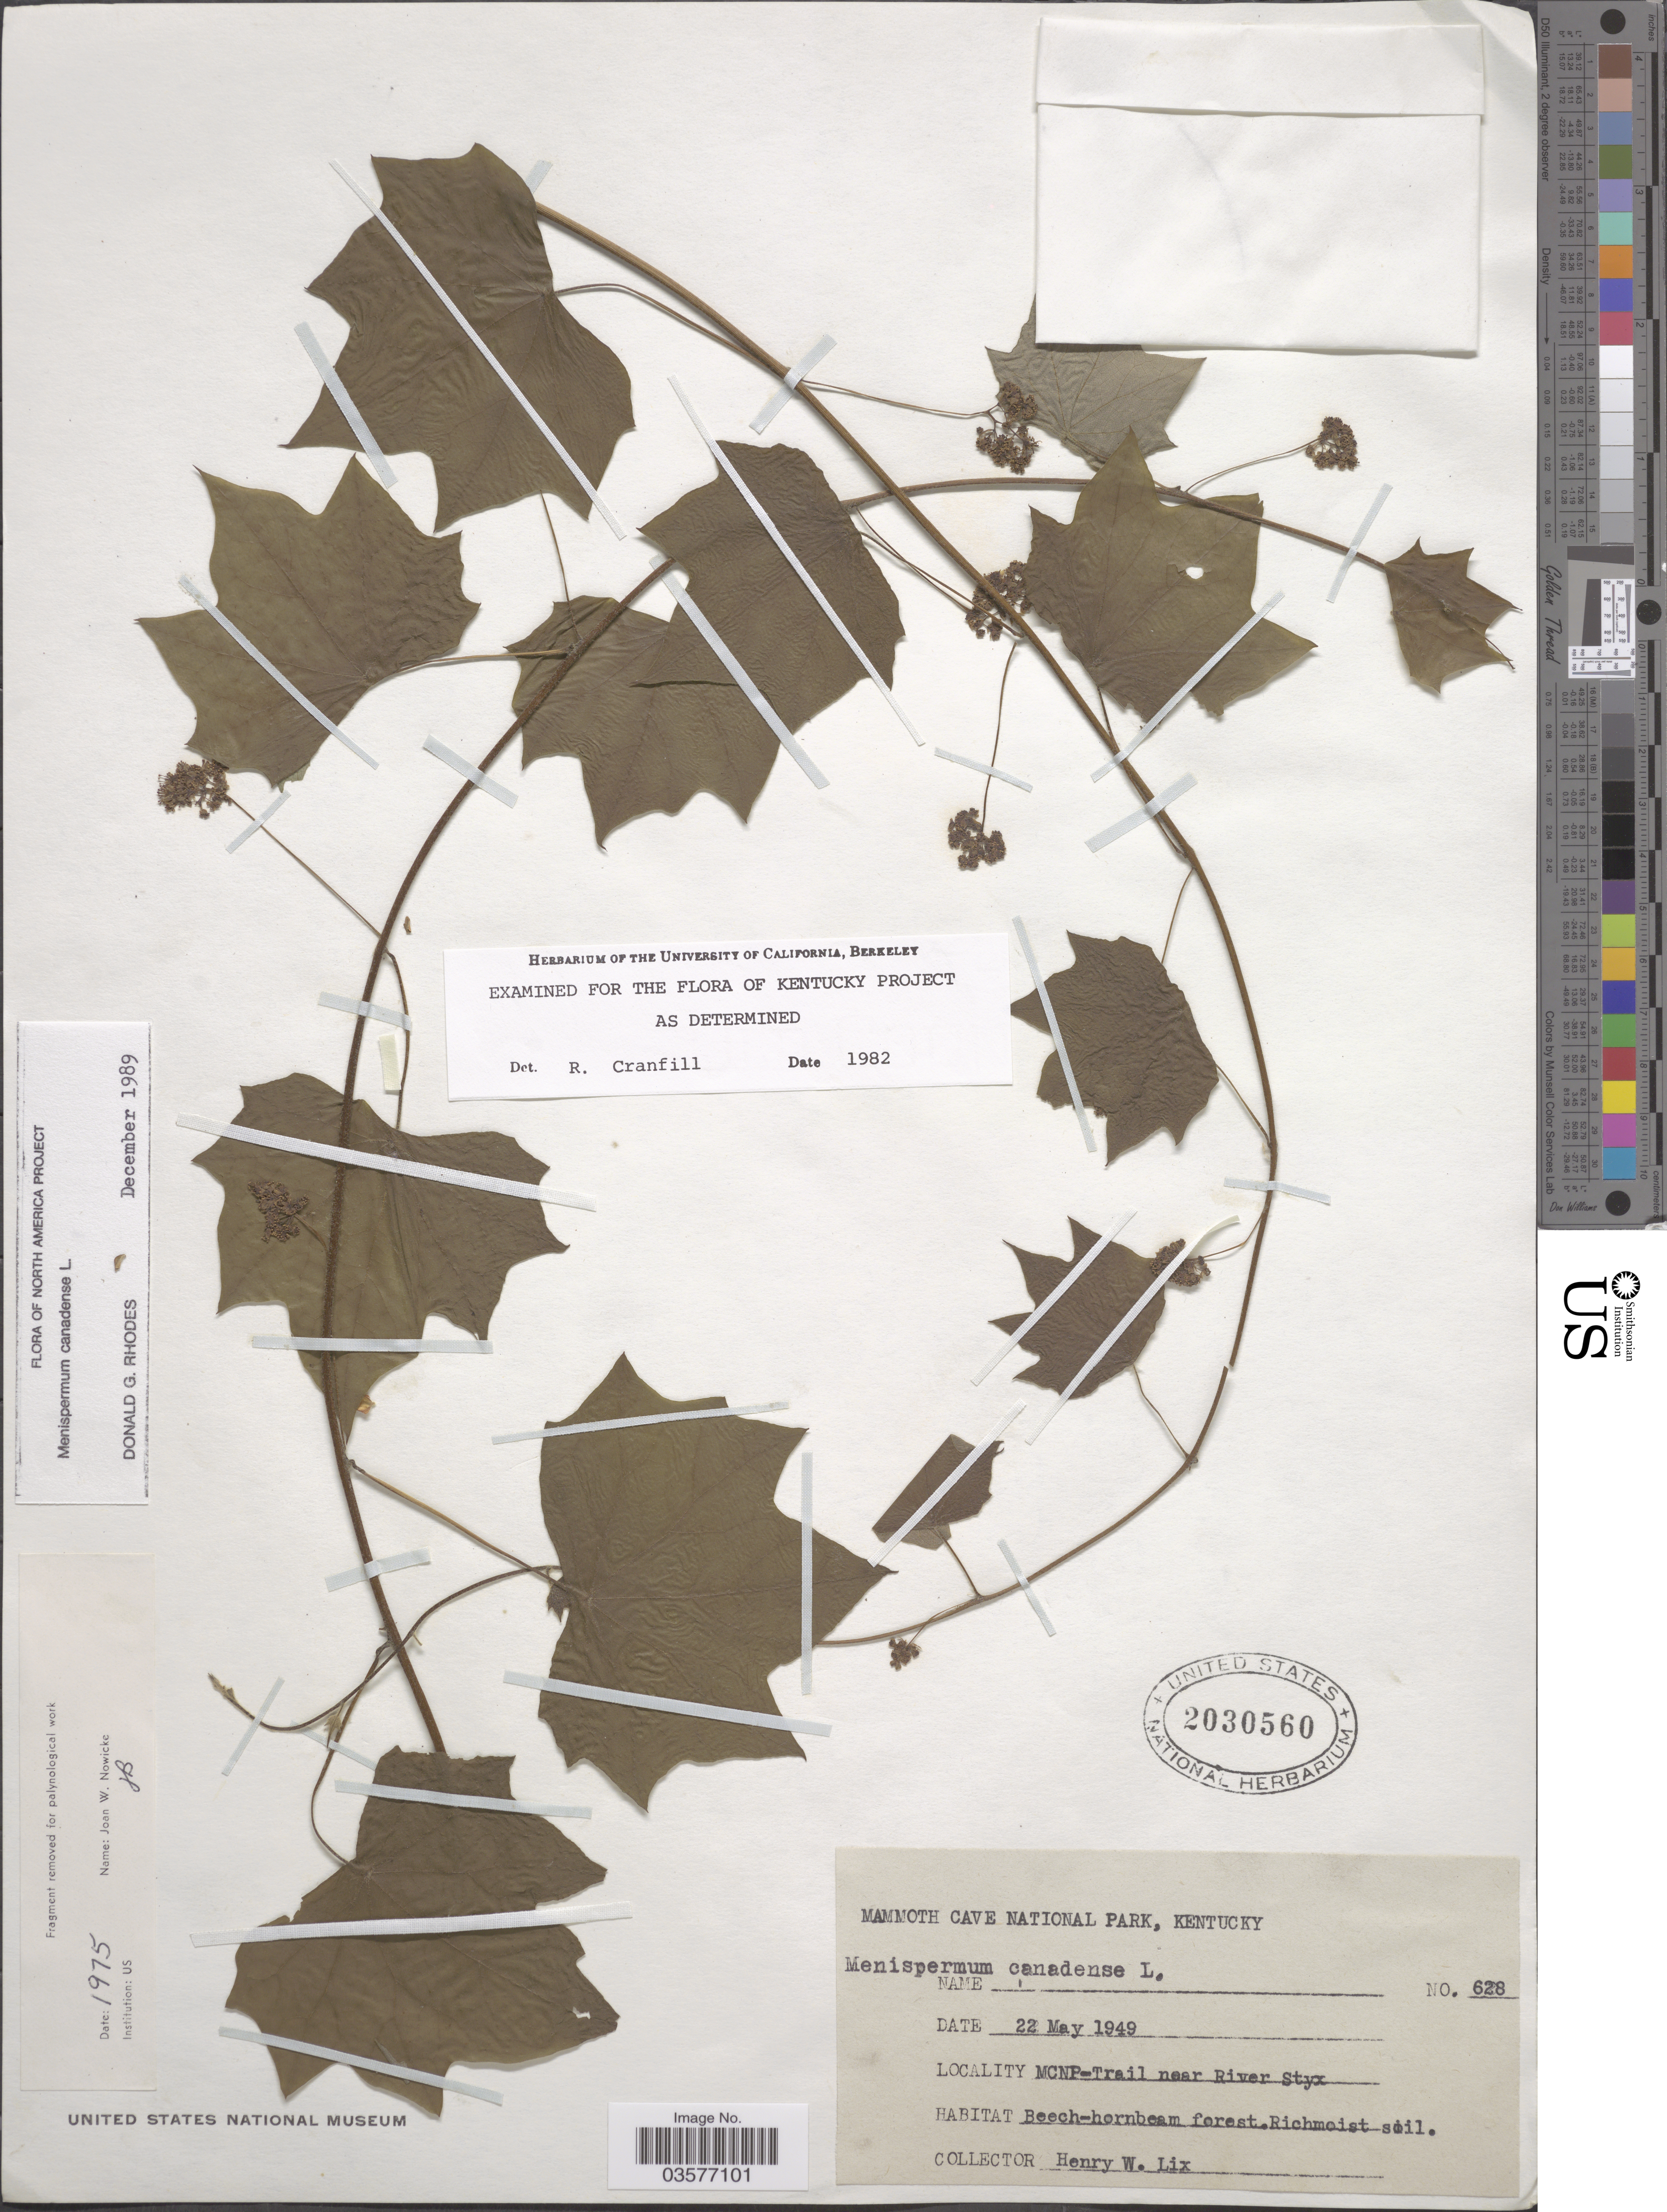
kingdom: Plantae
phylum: Tracheophyta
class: Magnoliopsida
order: Ranunculales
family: Menispermaceae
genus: Menispermum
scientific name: Menispermum canadense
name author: L.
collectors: H. W. Lix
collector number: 628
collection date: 1949-05-22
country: United States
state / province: Kentucky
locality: Mammoth Cave National Park. MCNP-Trail near River Styx.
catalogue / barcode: US 2030560